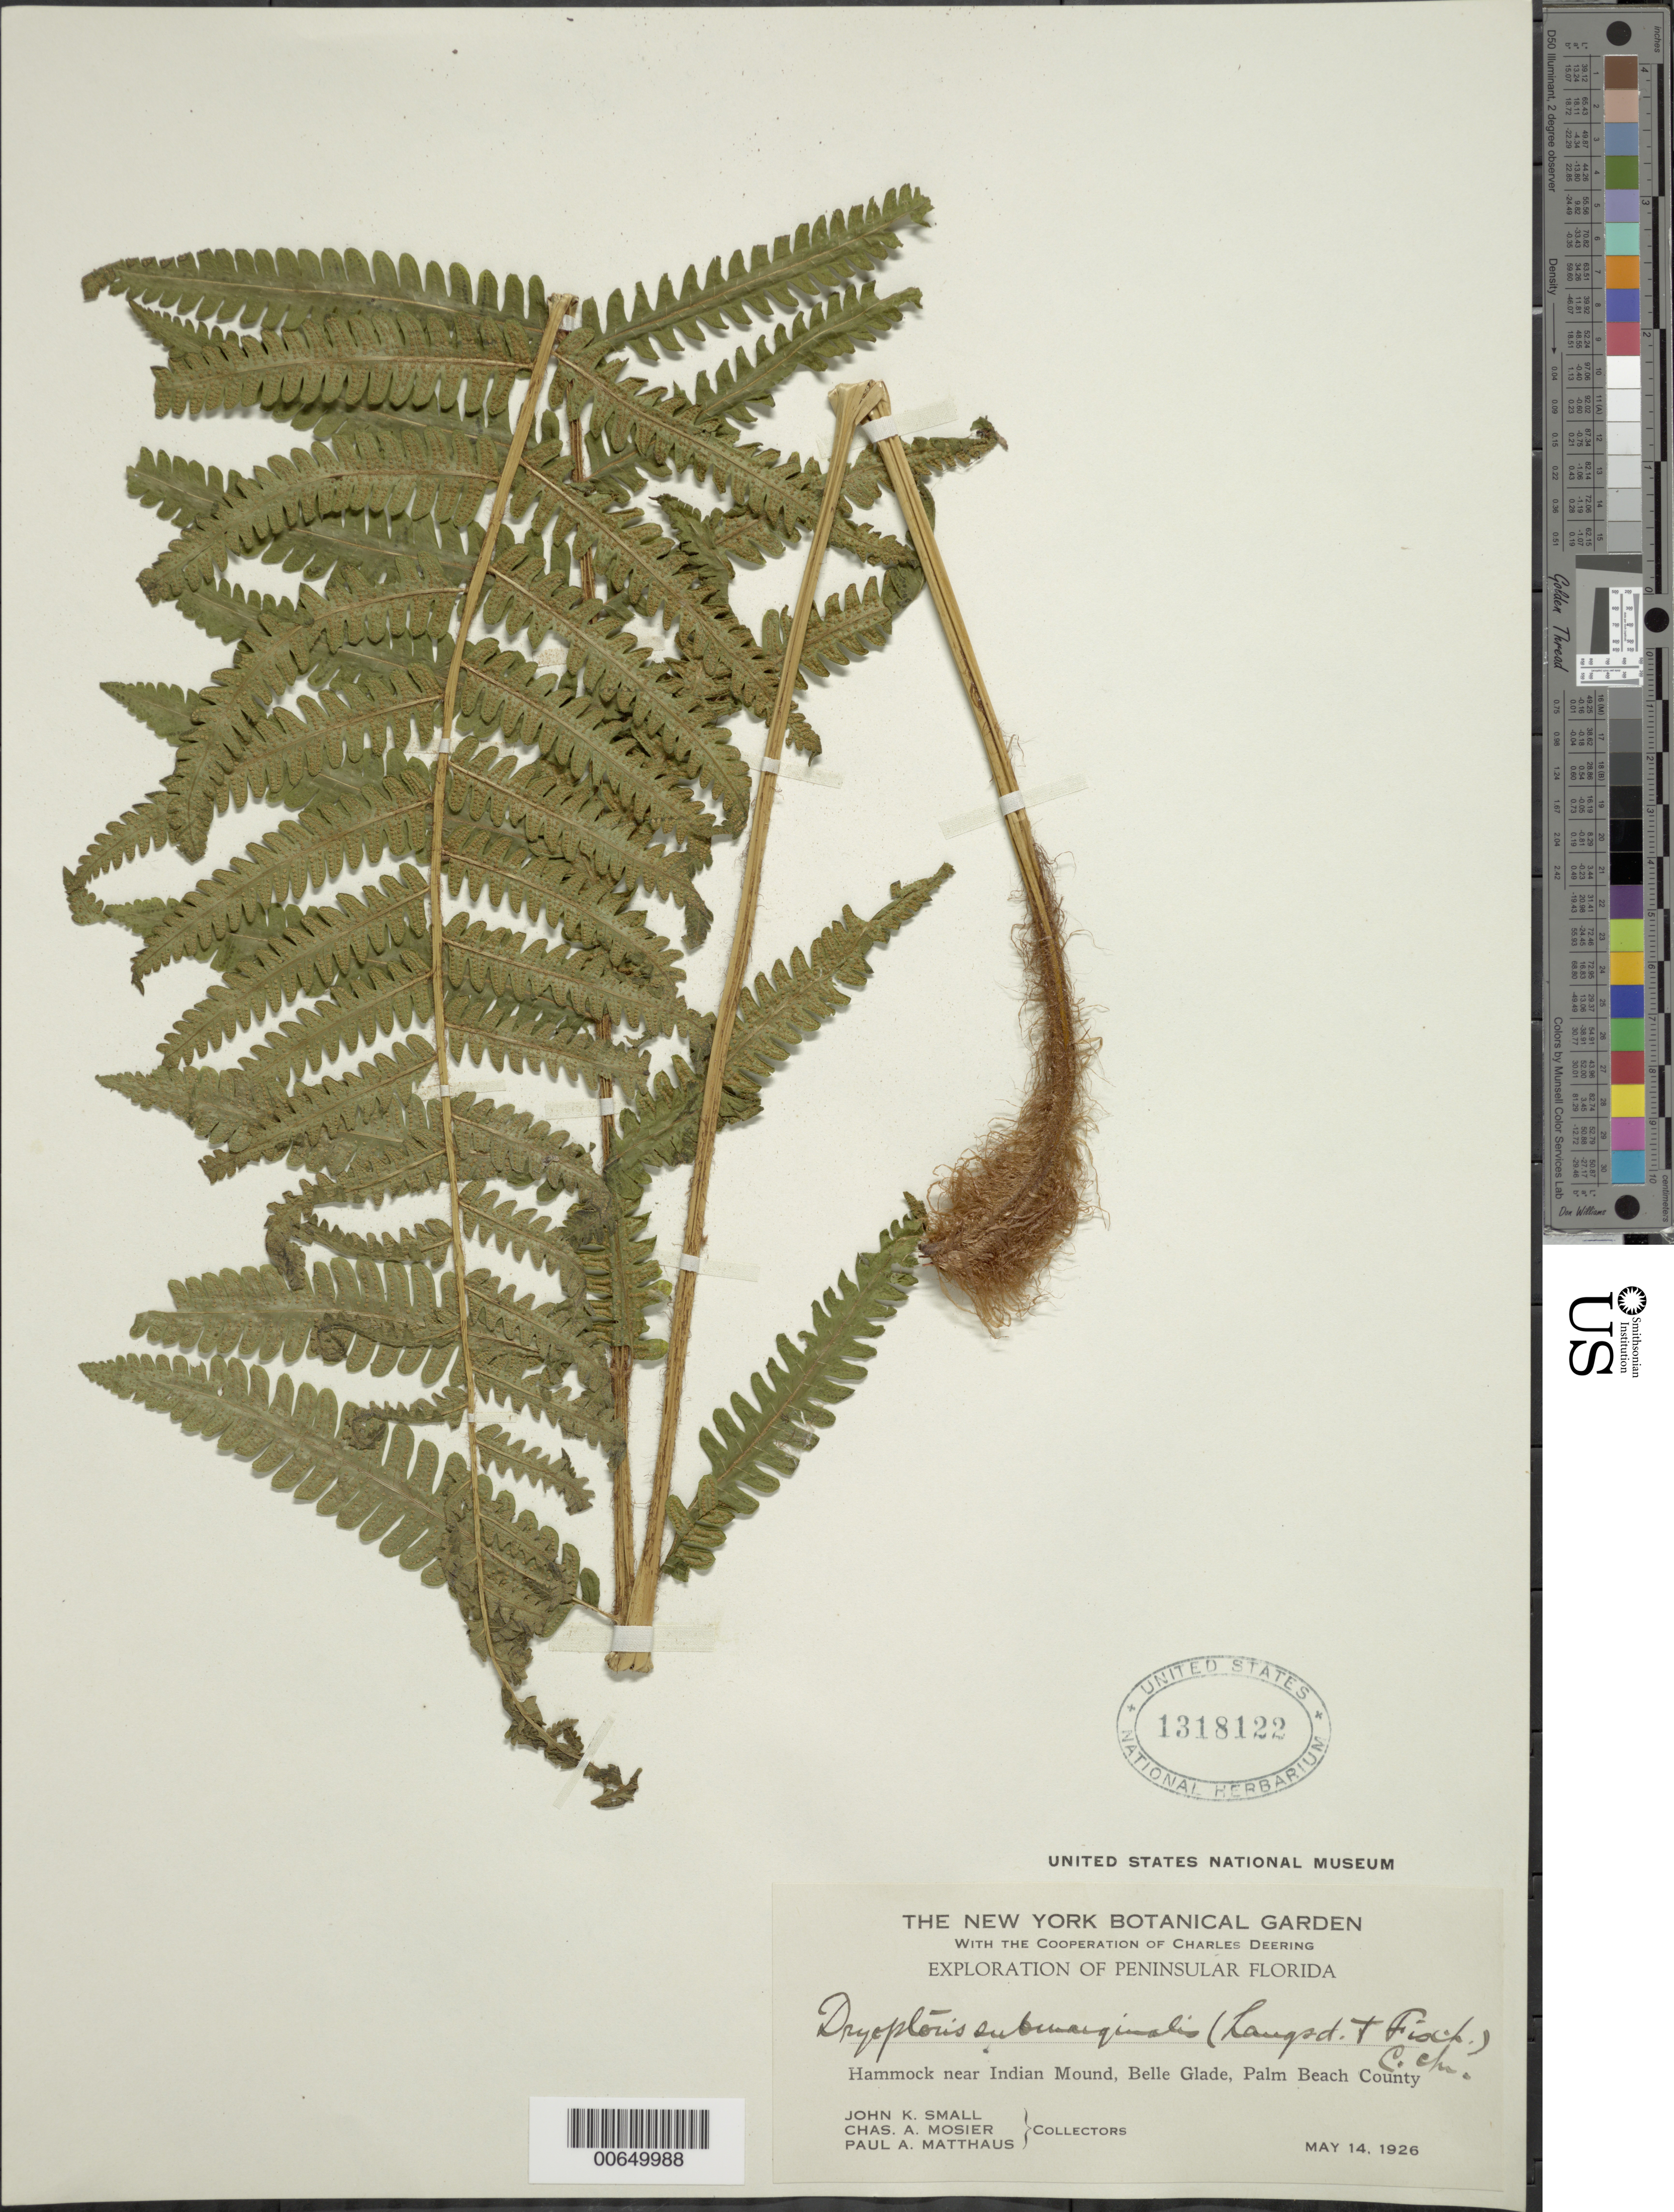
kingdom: Plantae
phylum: Tracheophyta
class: Polypodiopsida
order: Polypodiales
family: Dryopteridaceae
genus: Ctenitis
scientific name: Ctenitis submarginalis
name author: (Langsd. & Fisch.) Ching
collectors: J. K. Small, C. A. Mosier & P. Matthaus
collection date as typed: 14 May 1926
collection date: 1926-05-14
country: United States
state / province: Florida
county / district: Palm Beach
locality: Hammock near Indian Mound, Belle Glade.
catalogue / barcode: US 1318122